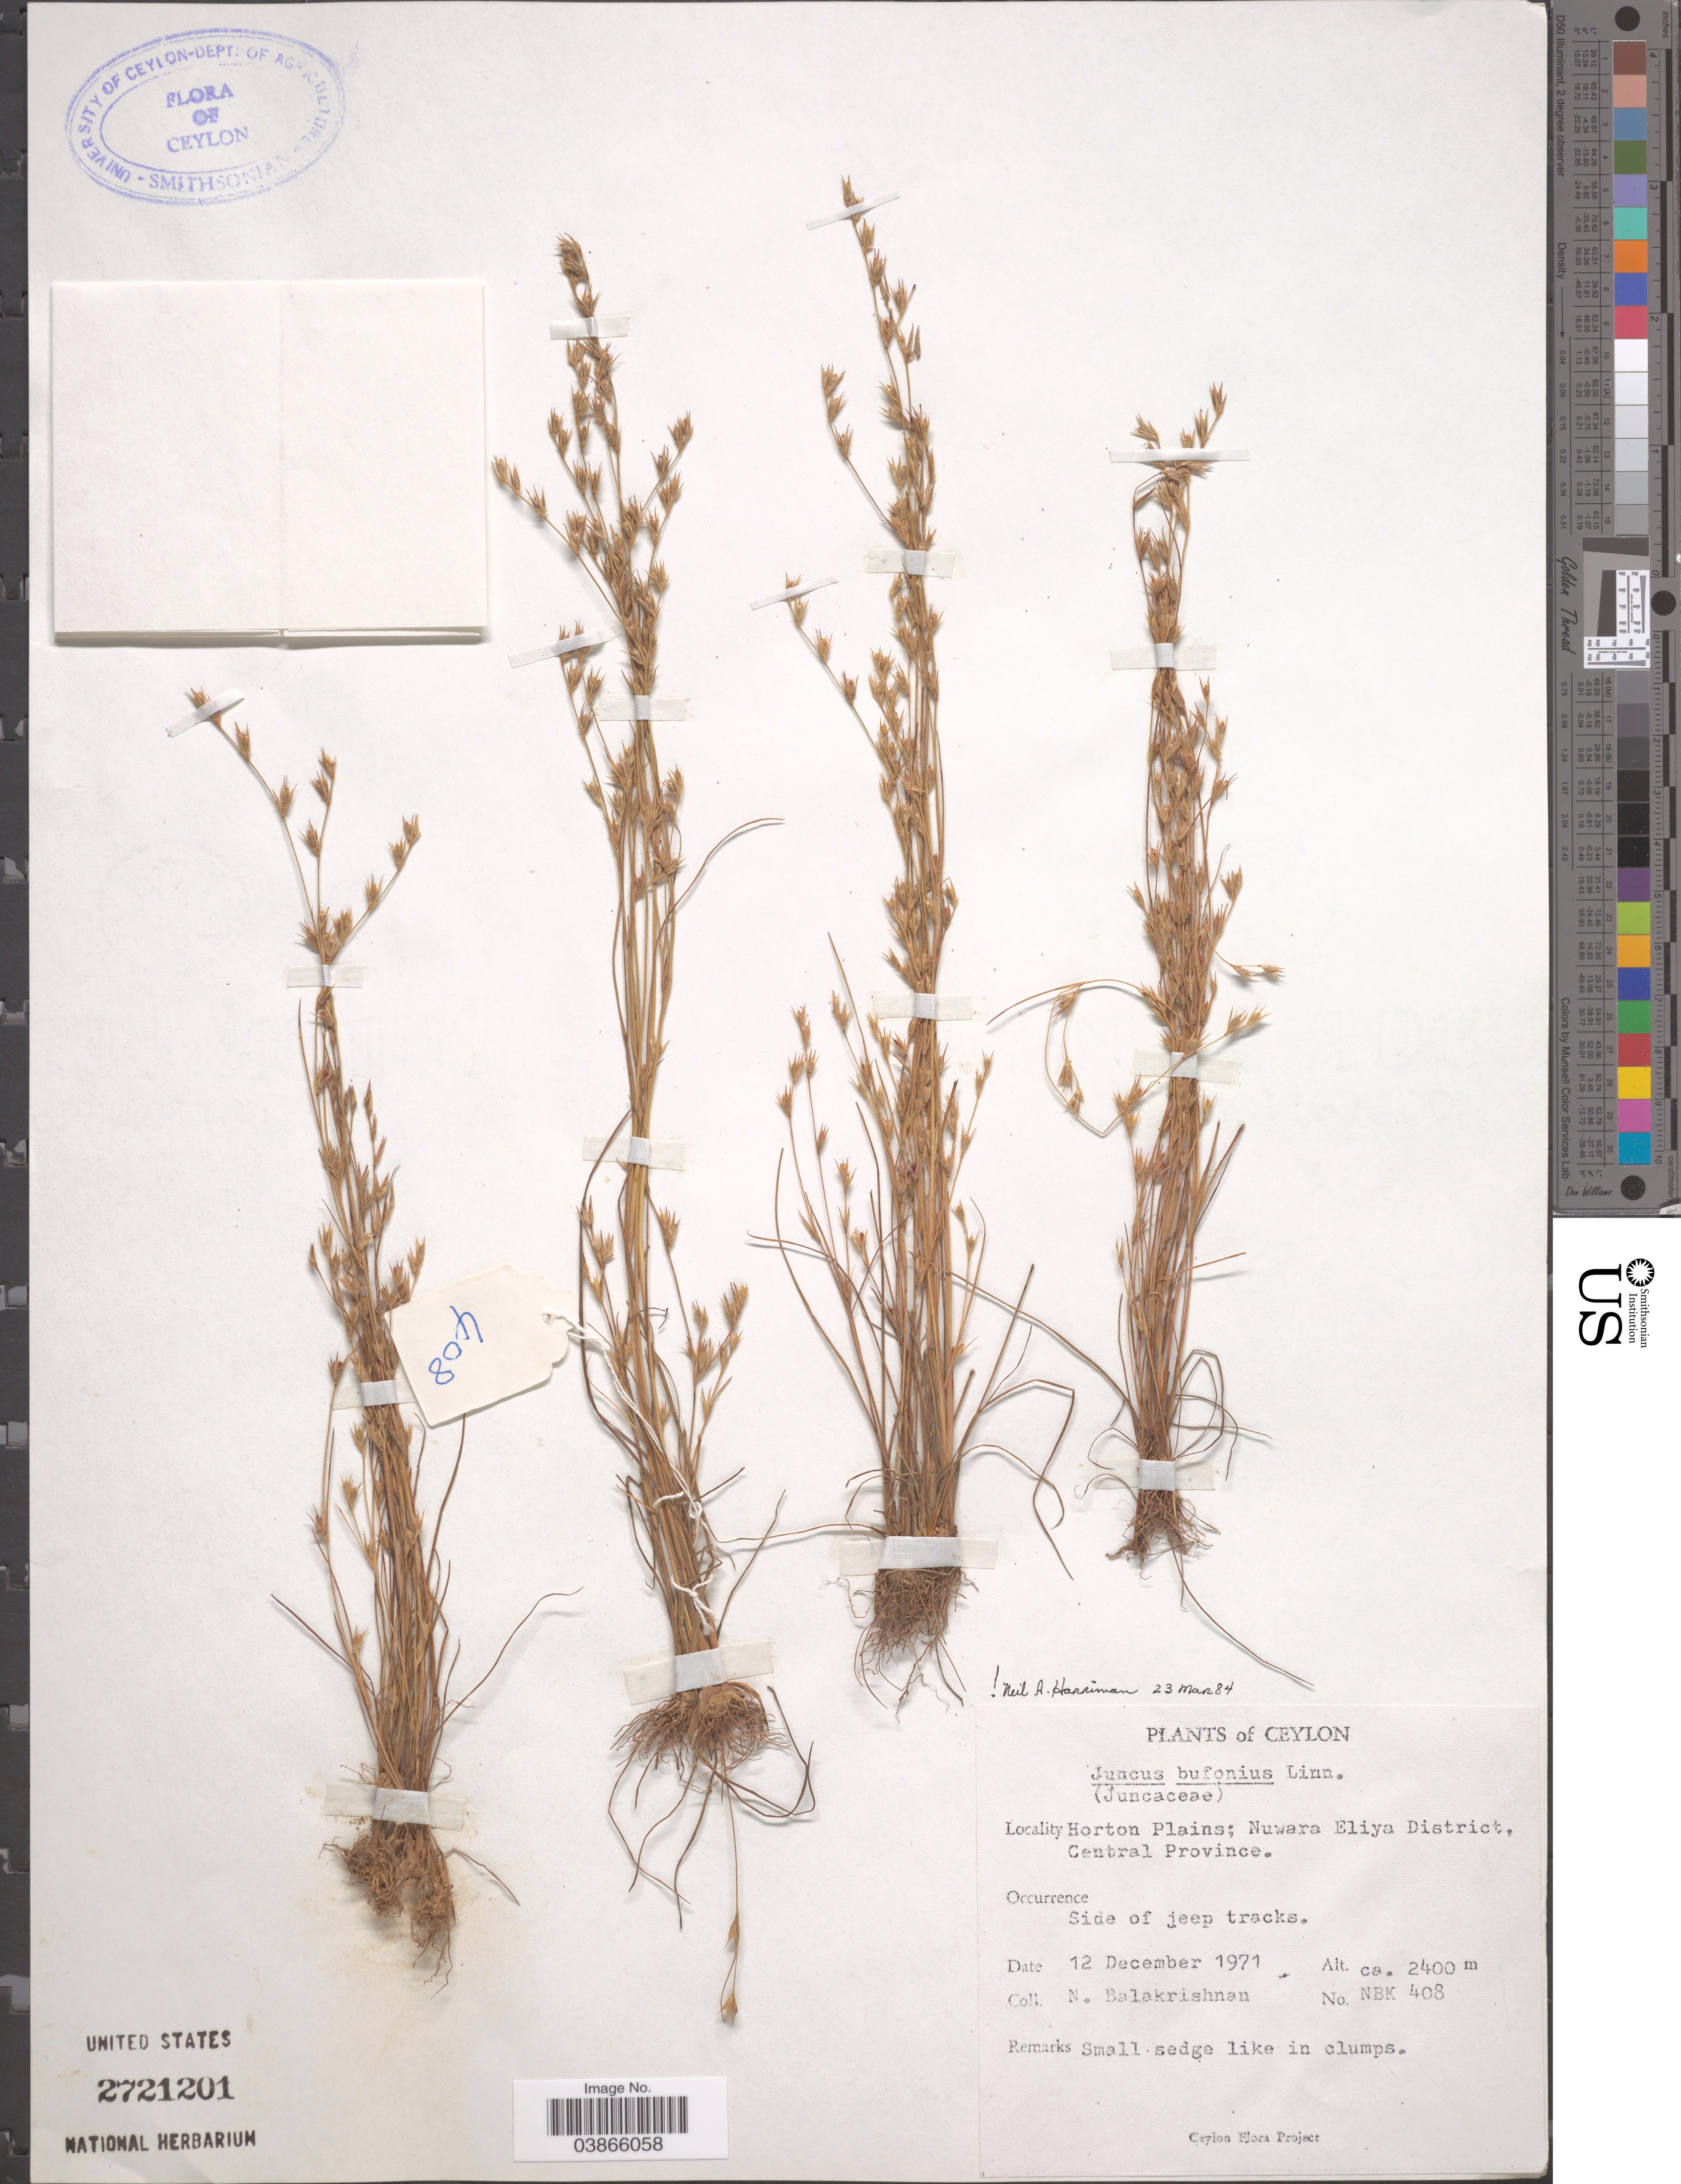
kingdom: Plantae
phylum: Tracheophyta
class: Liliopsida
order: Poales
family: Juncaceae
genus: Juncus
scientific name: Juncus bufonius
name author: L.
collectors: N. Balakrishnan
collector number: NBK408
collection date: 1971-12-12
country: Sri Lanka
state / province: Central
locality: Ceylon. Horton Plain; Nuwara Eliya District.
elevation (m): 2400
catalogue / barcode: US 2721201